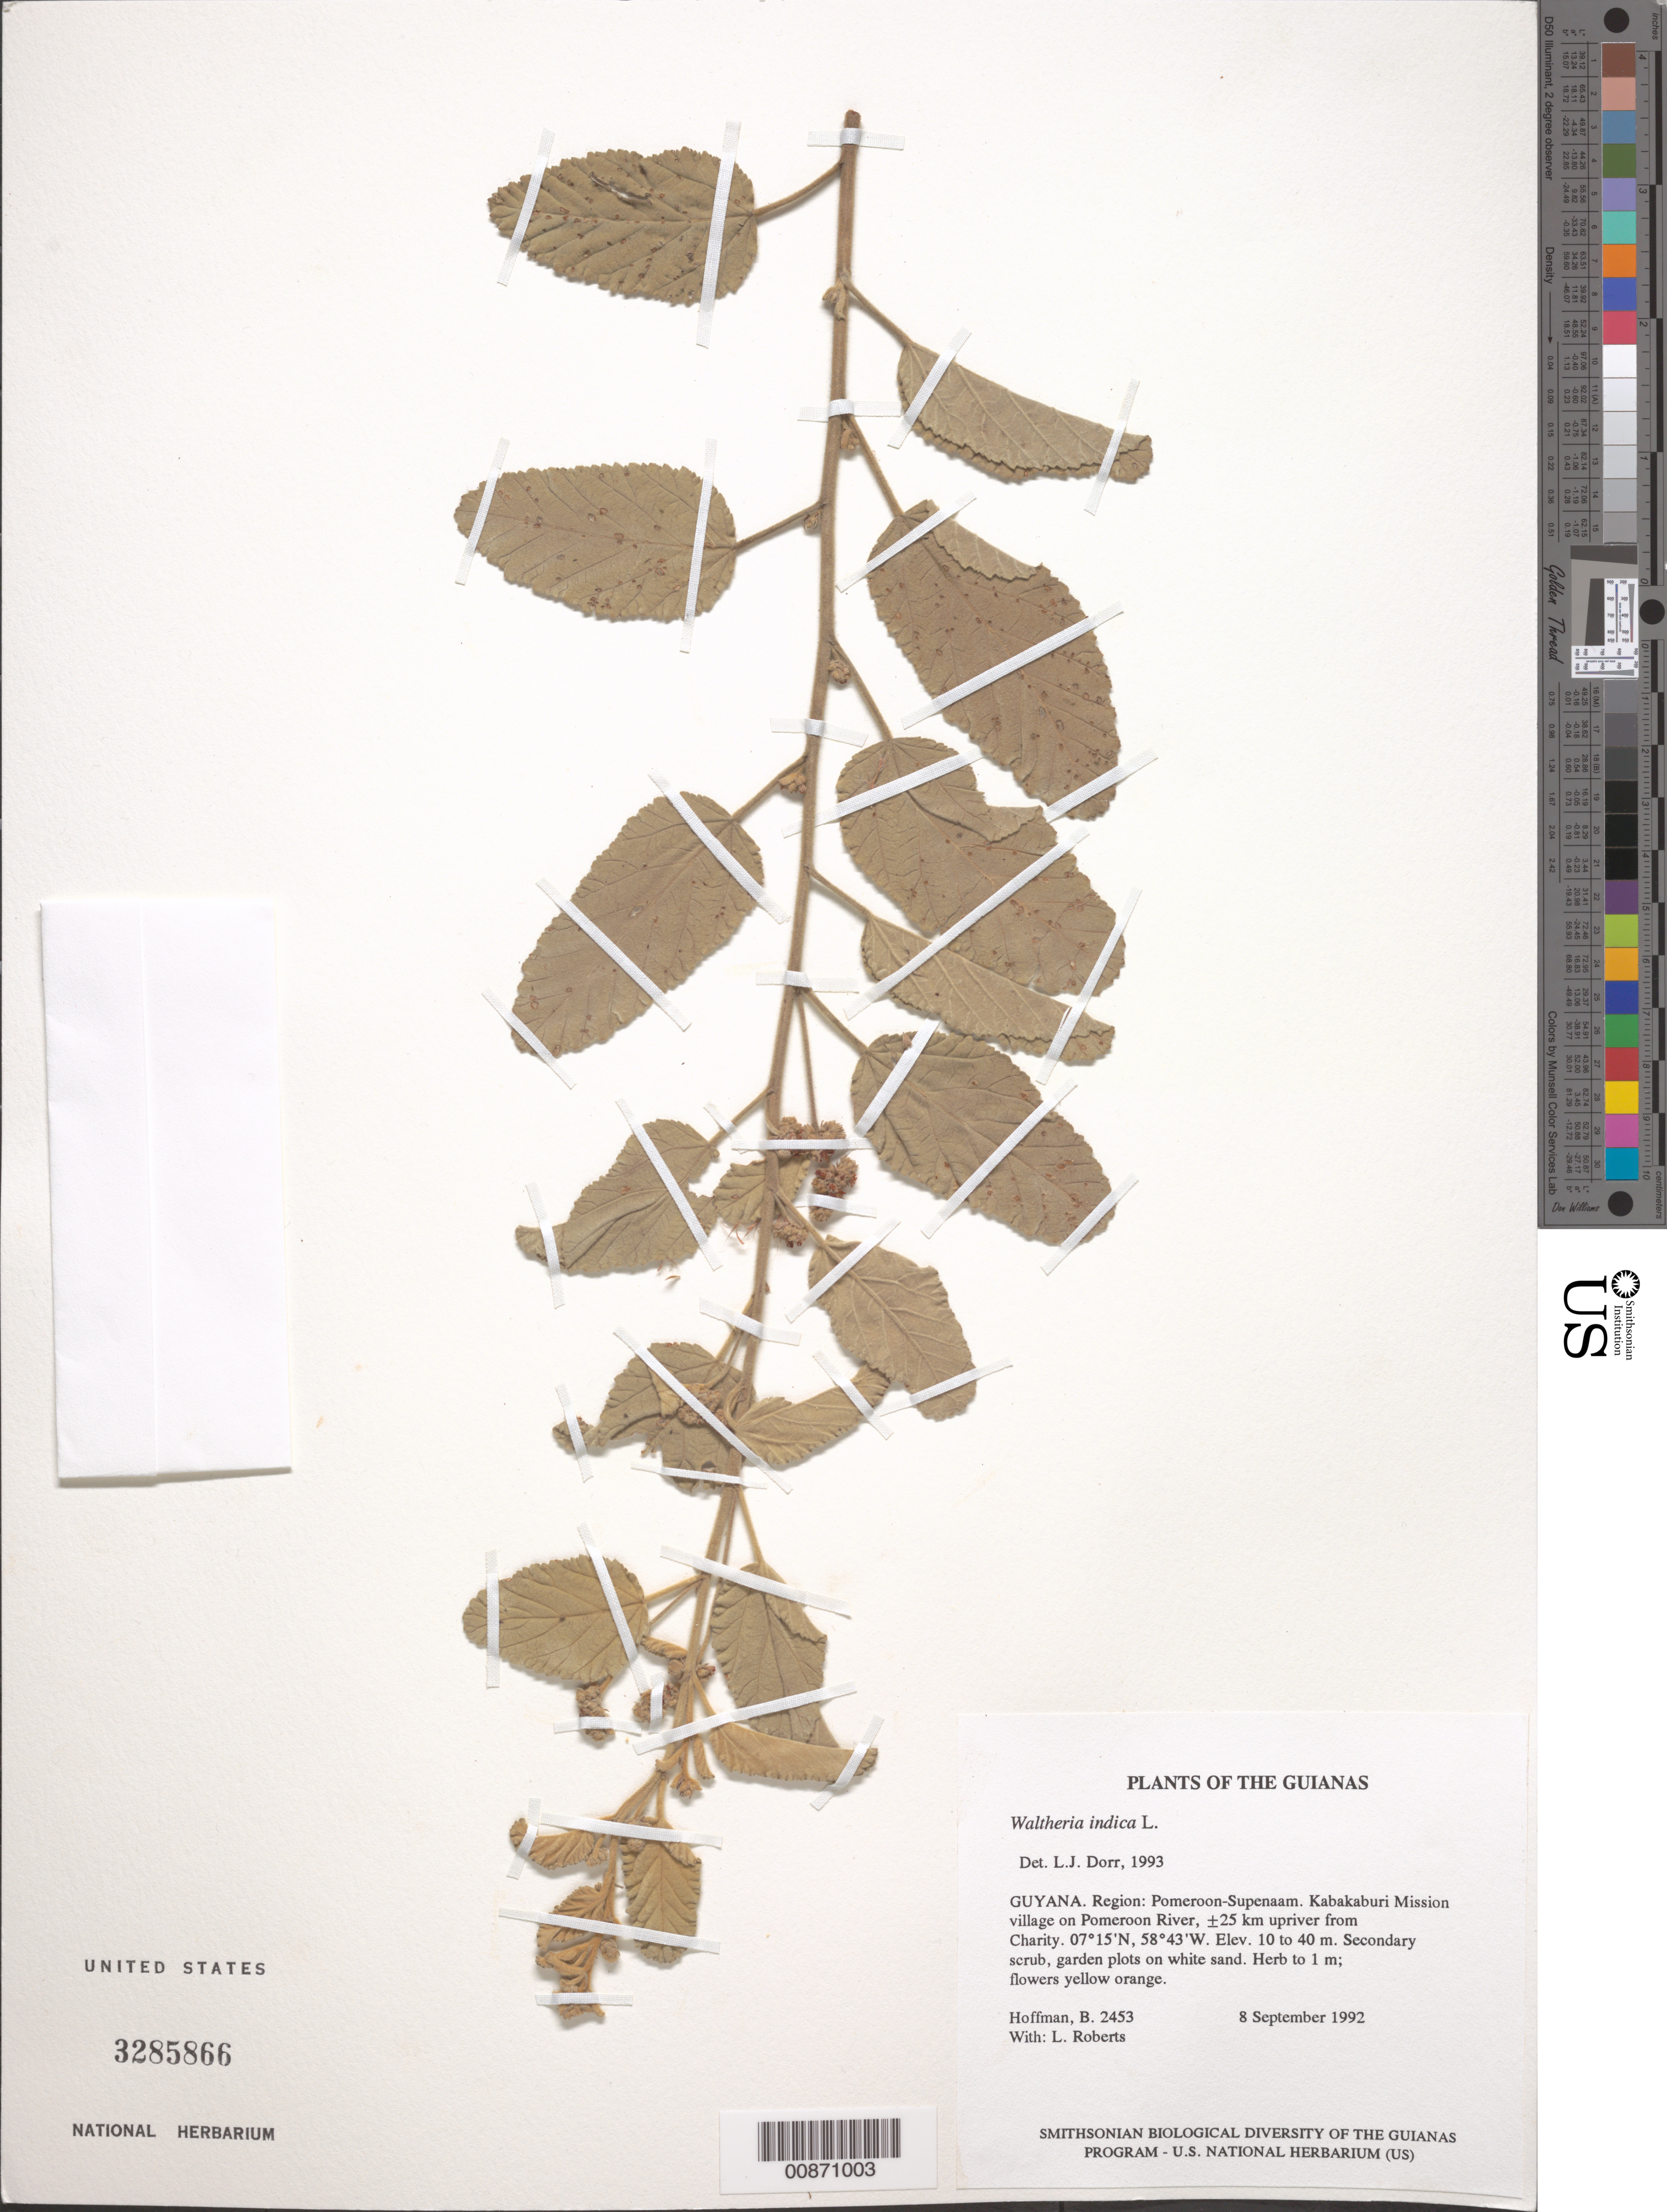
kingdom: Plantae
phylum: Tracheophyta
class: Magnoliopsida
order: Malvales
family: Malvaceae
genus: Waltheria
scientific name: Waltheria indica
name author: L.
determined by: Dorr, L. J., (BOT), Smithsonian Institution - National Museum of Natural History (UNITED STATES)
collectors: B. Hoffman & L. Roberts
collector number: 2453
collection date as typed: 8 September 1992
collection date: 1992-09-08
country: Guyana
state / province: Pomeroon-Supenaam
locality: Kabakaburi Mission village on Pomeroon River, ±25 km upriver from Charity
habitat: Secondary scrub, garden plots on white sand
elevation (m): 10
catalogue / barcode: US 3285866